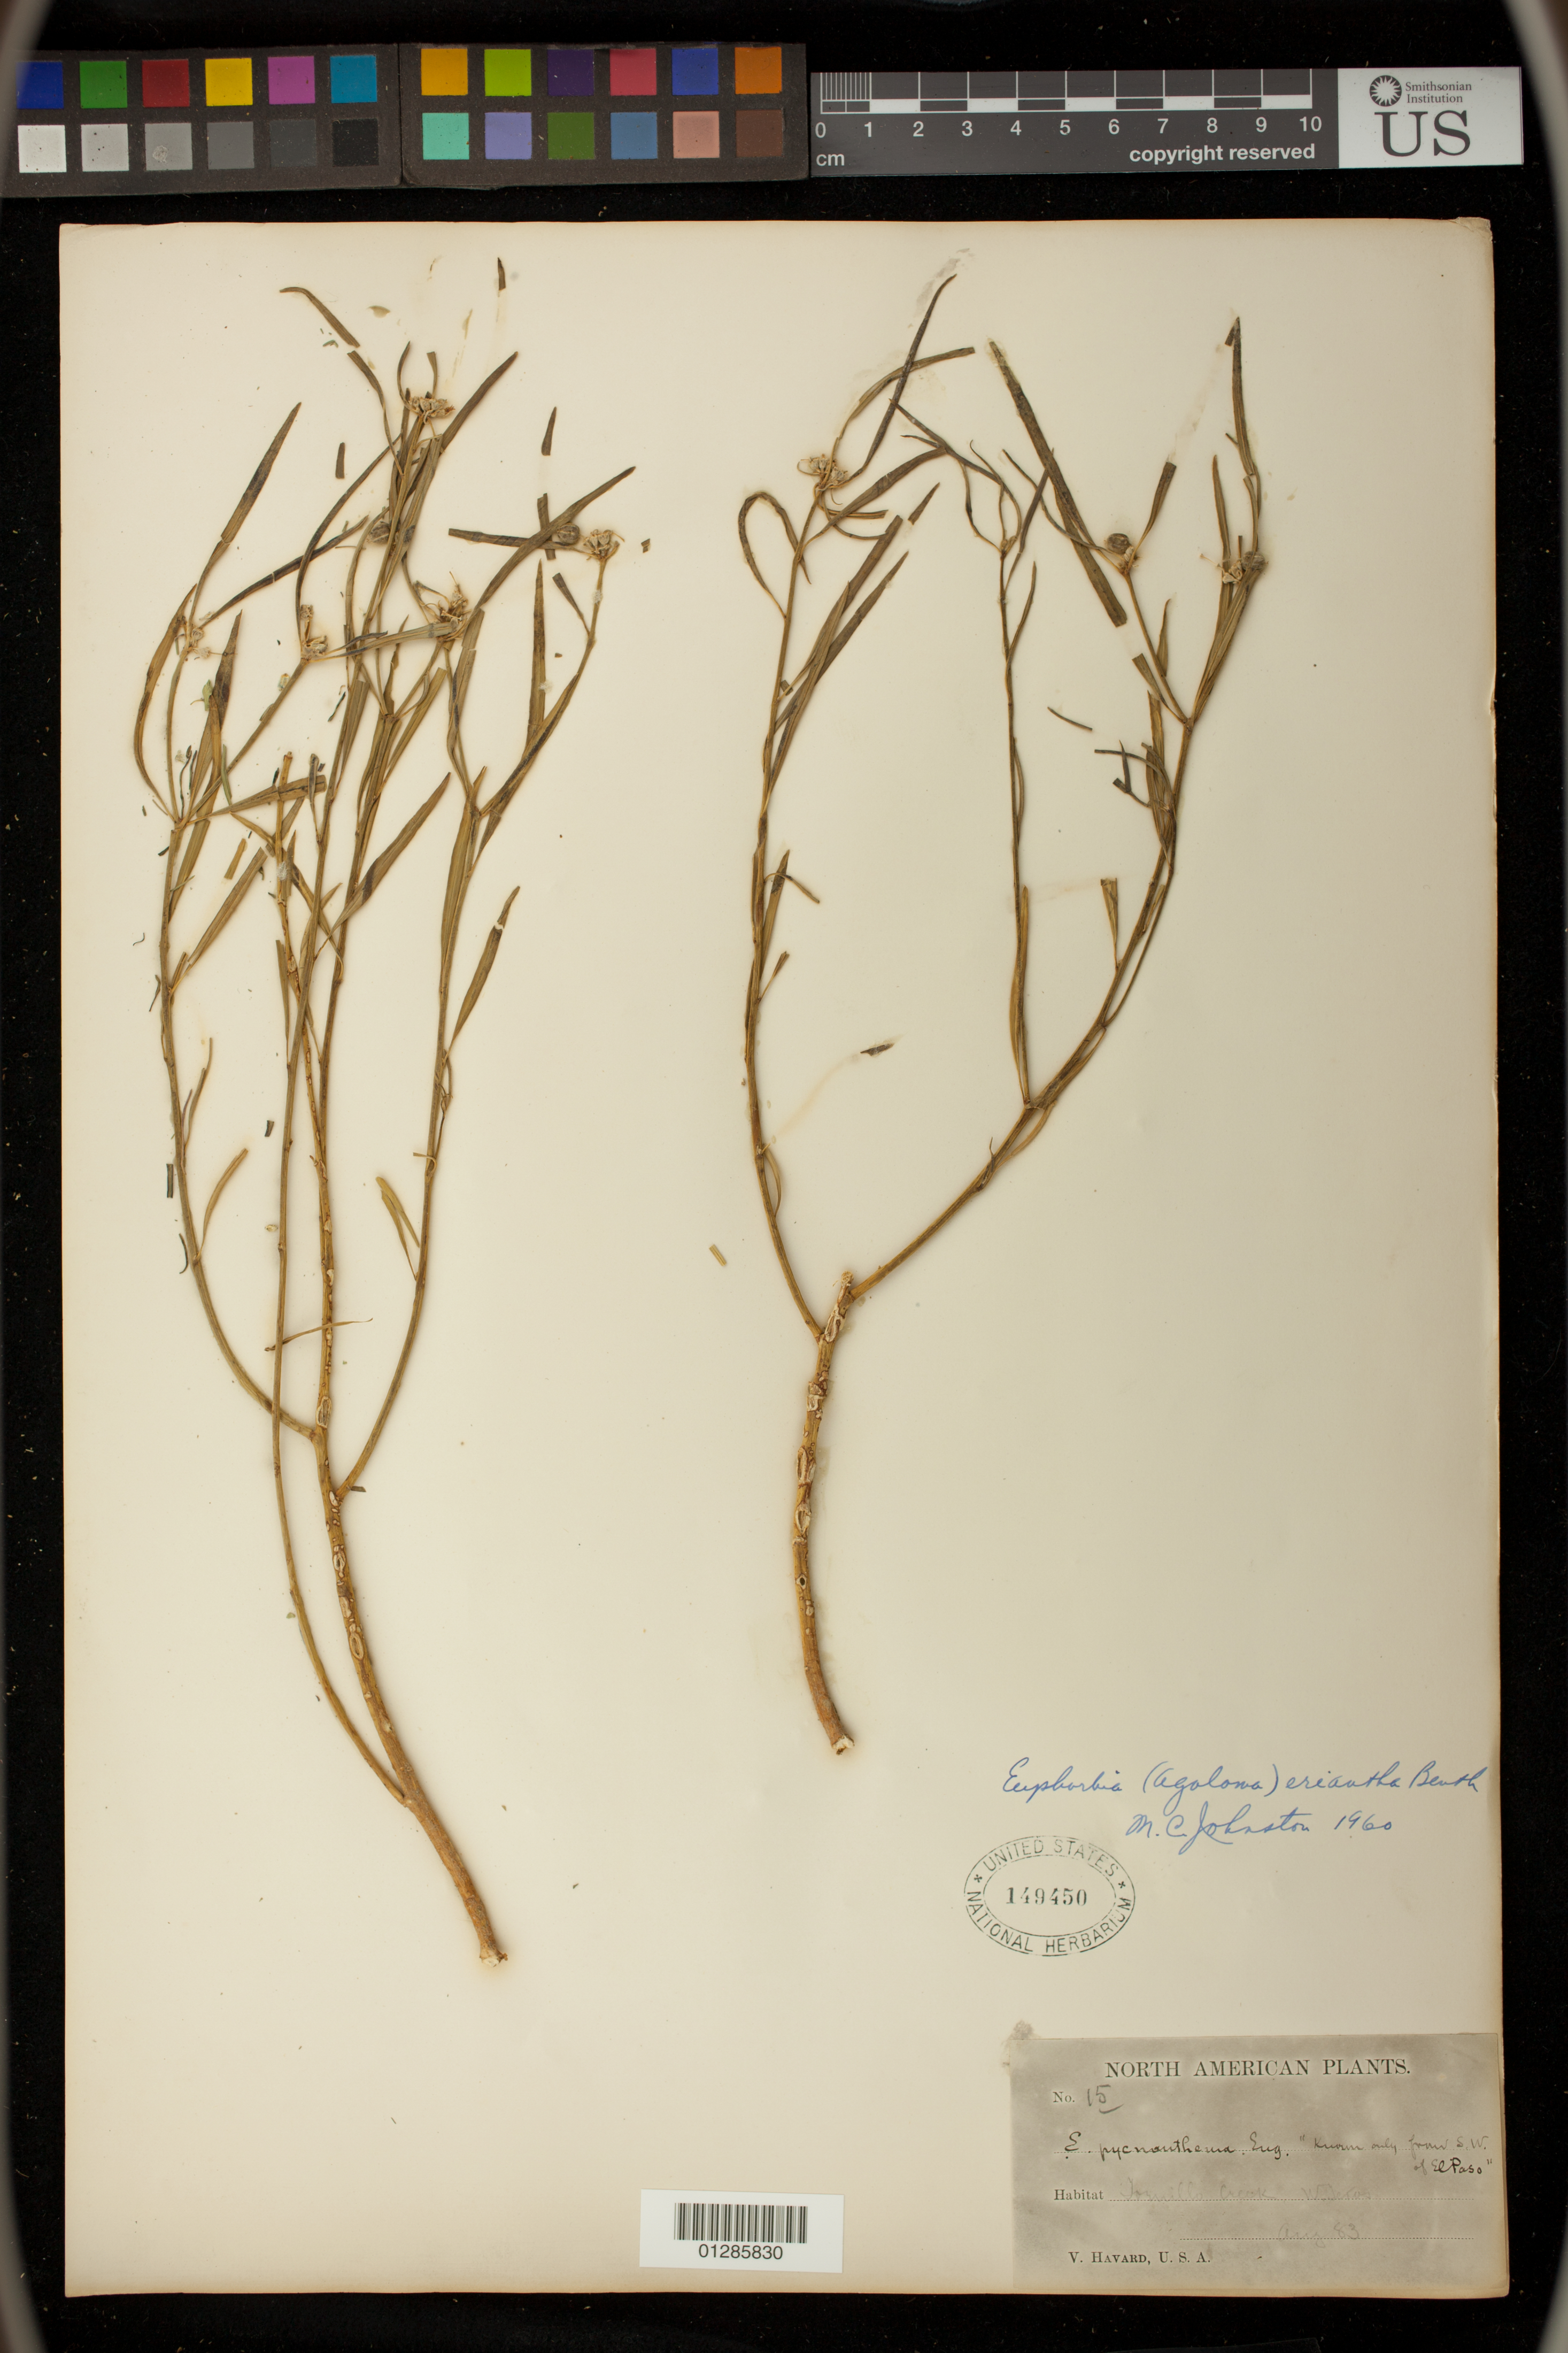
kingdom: Plantae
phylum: Tracheophyta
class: Magnoliopsida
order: Malpighiales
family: Euphorbiaceae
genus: Euphorbia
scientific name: Euphorbia eriantha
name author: Benth.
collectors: V. Havard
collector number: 15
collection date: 1883-08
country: United States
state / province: Texas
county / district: Brewster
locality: Tornillo Creek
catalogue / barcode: US 149450